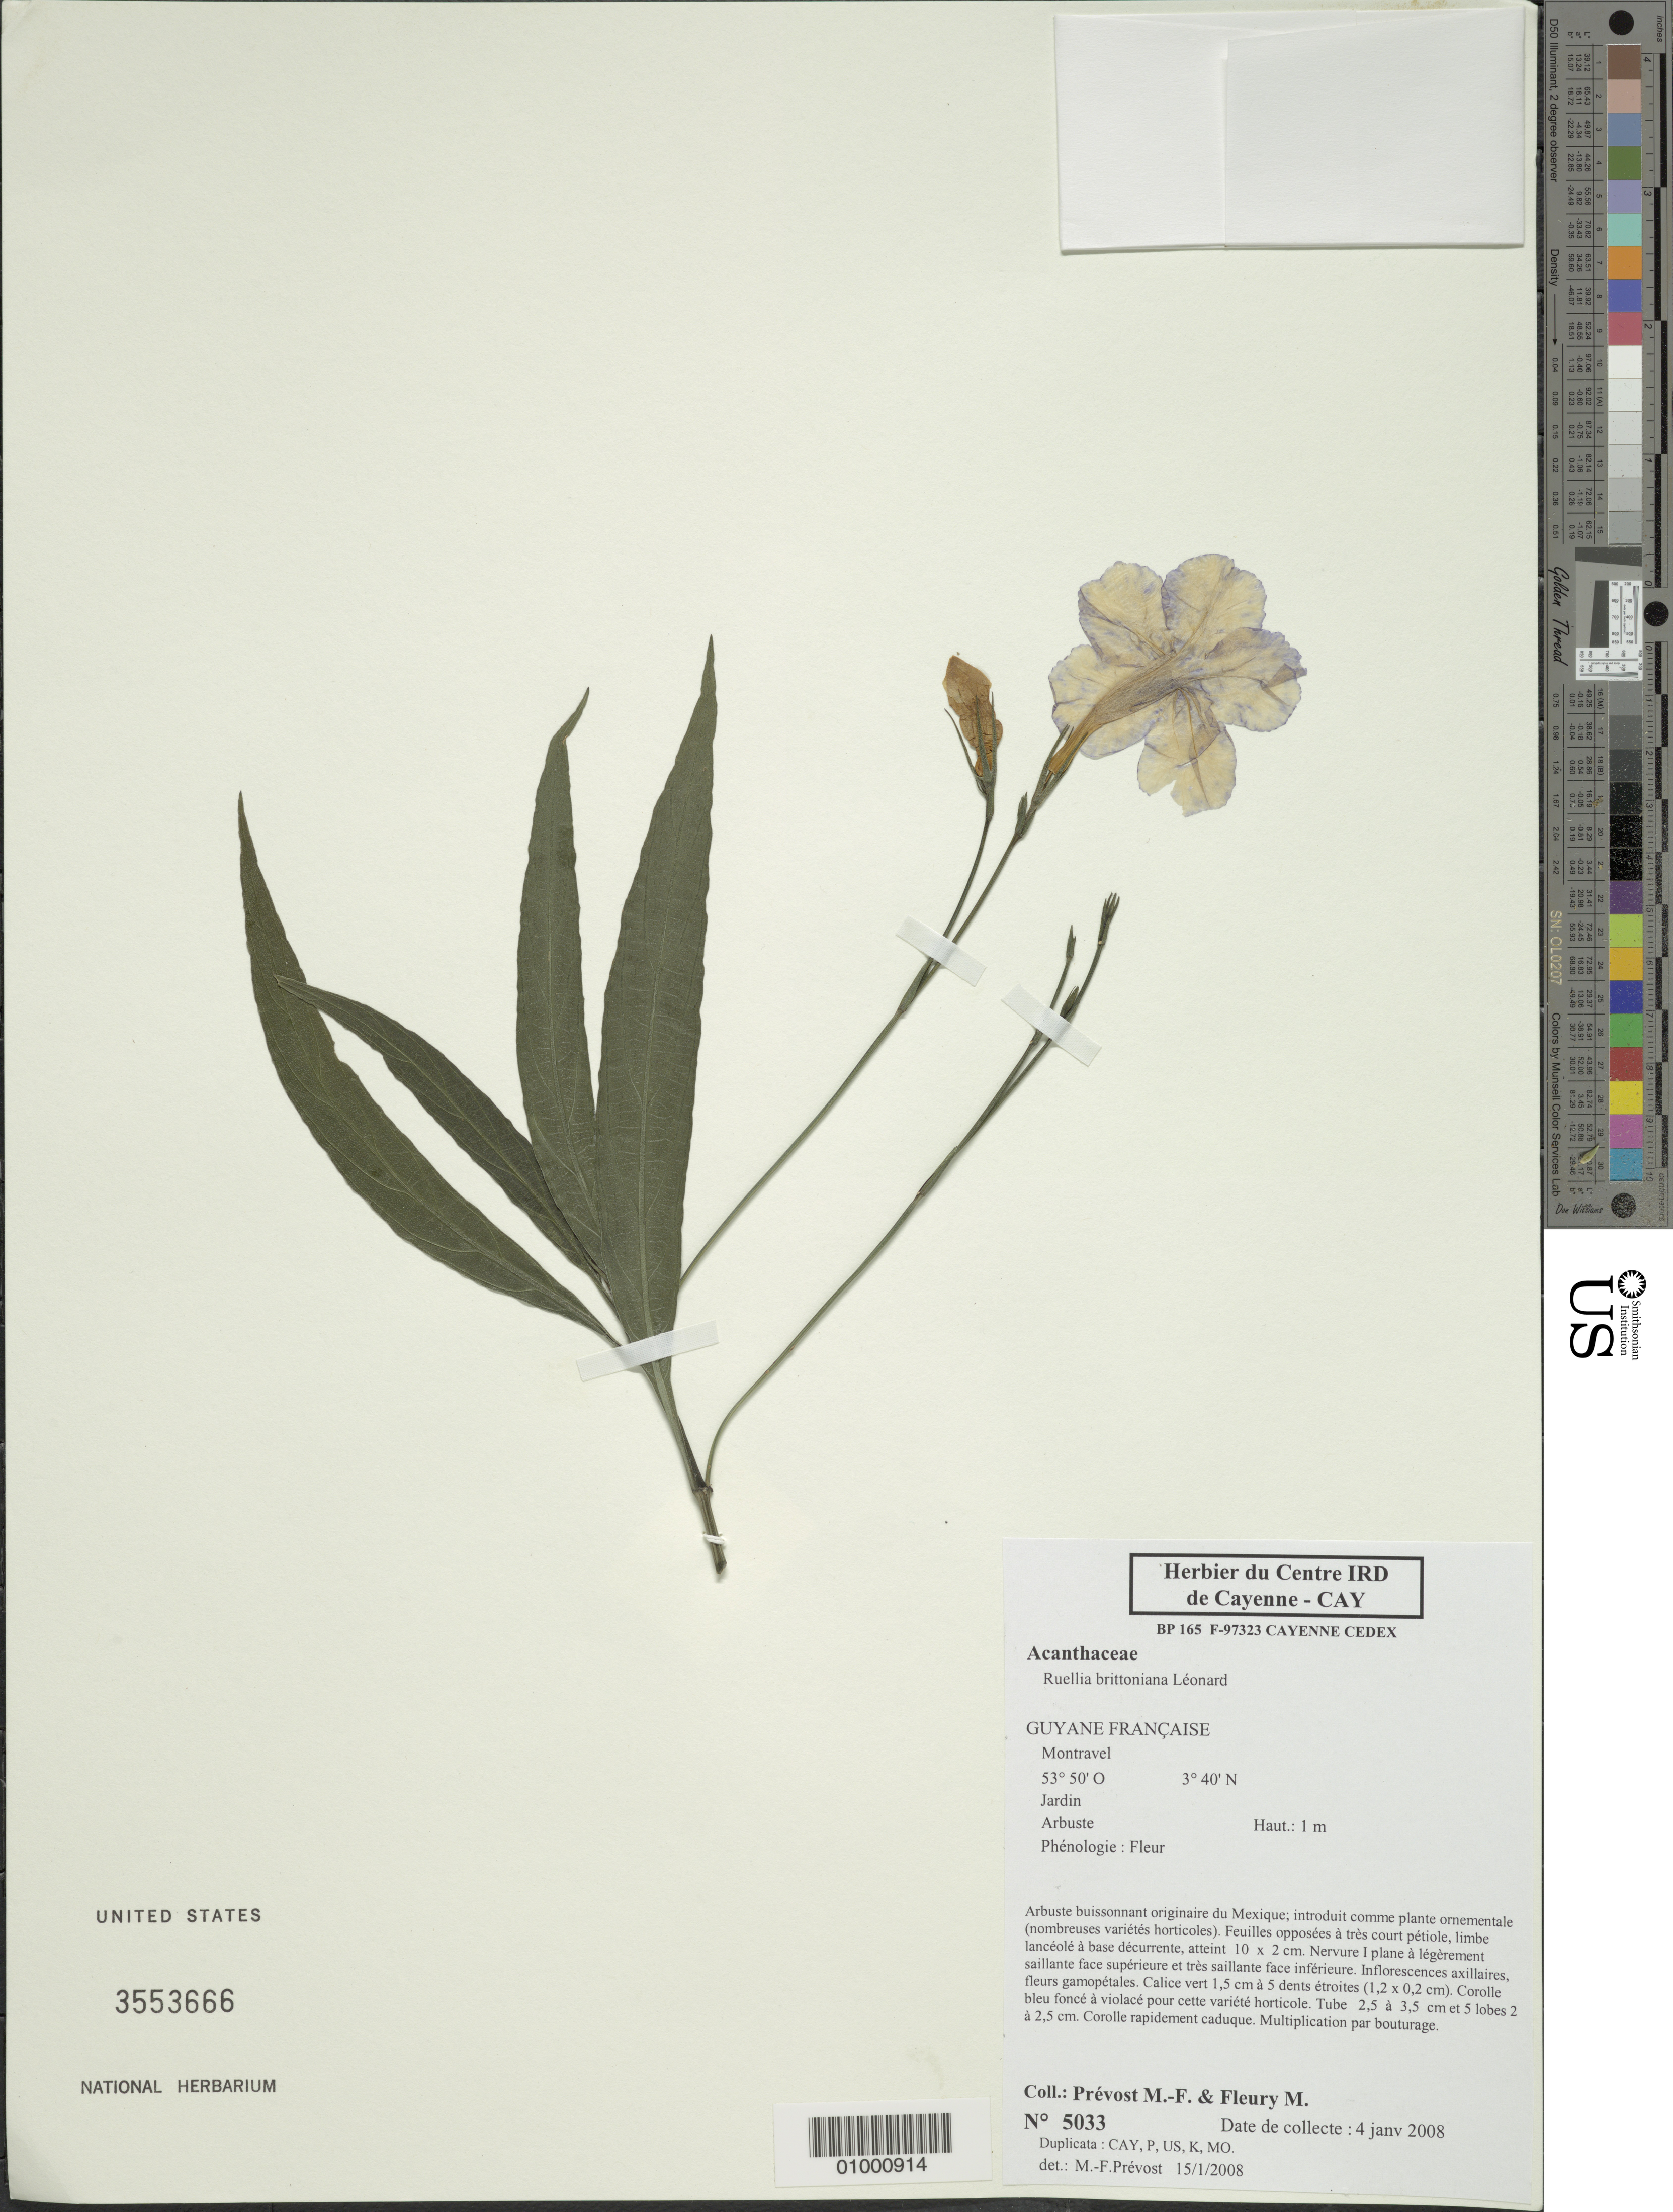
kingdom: Plantae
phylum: Tracheophyta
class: Magnoliopsida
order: Lamiales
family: Acanthaceae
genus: Ruellia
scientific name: Ruellia brittoniana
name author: Leonard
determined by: Prévost, M.-F.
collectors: M.-F. Prévost & M. Fleury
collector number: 5033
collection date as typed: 4-Jan-08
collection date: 2008-01-04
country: French Guiana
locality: Montravel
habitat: Jardin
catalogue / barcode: US 3553666